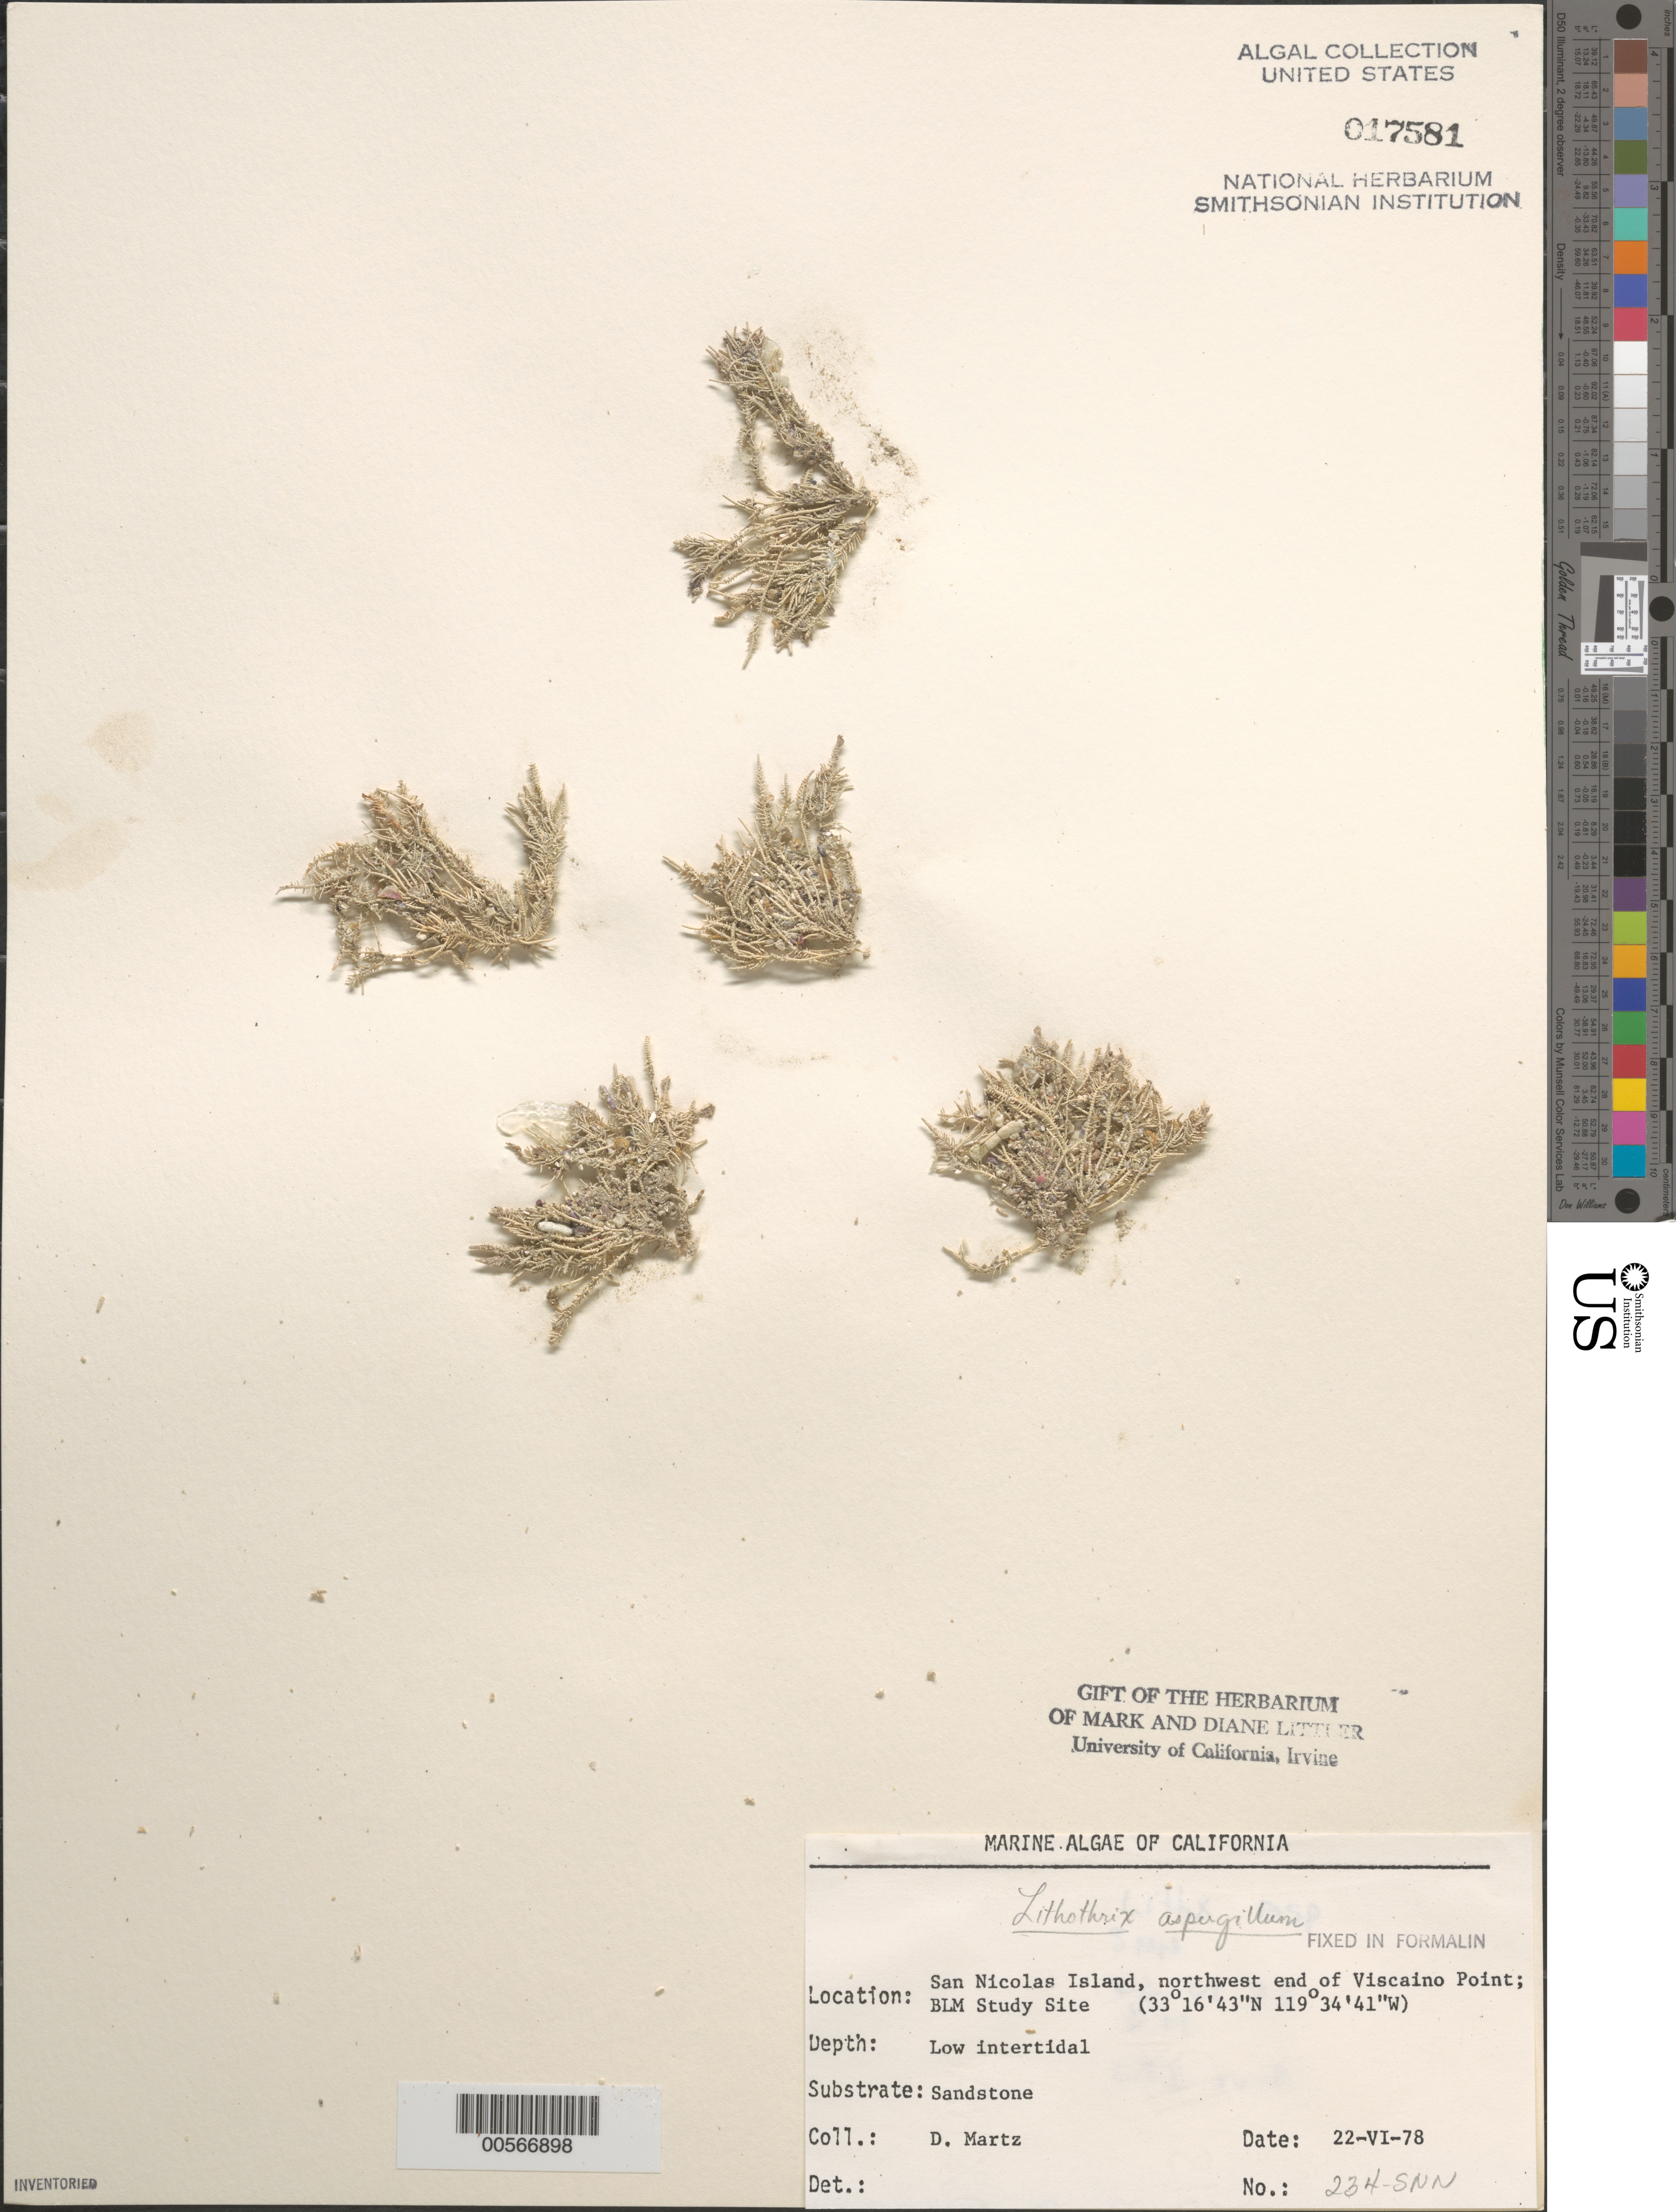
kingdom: Plantae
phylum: Rhodophyta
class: Florideophyceae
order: Corallinales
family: Lithophyllaceae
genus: Lithothrix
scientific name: Lithothrix aspergillum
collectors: D. Martz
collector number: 234-snn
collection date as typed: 22 Jun 1978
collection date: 1978-06-22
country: United States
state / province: California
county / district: Ventura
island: San Nicolas Island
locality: Viscaino Point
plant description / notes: BLM-SOCALBIGHT Rocky Intertidal Survey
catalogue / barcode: US 17581